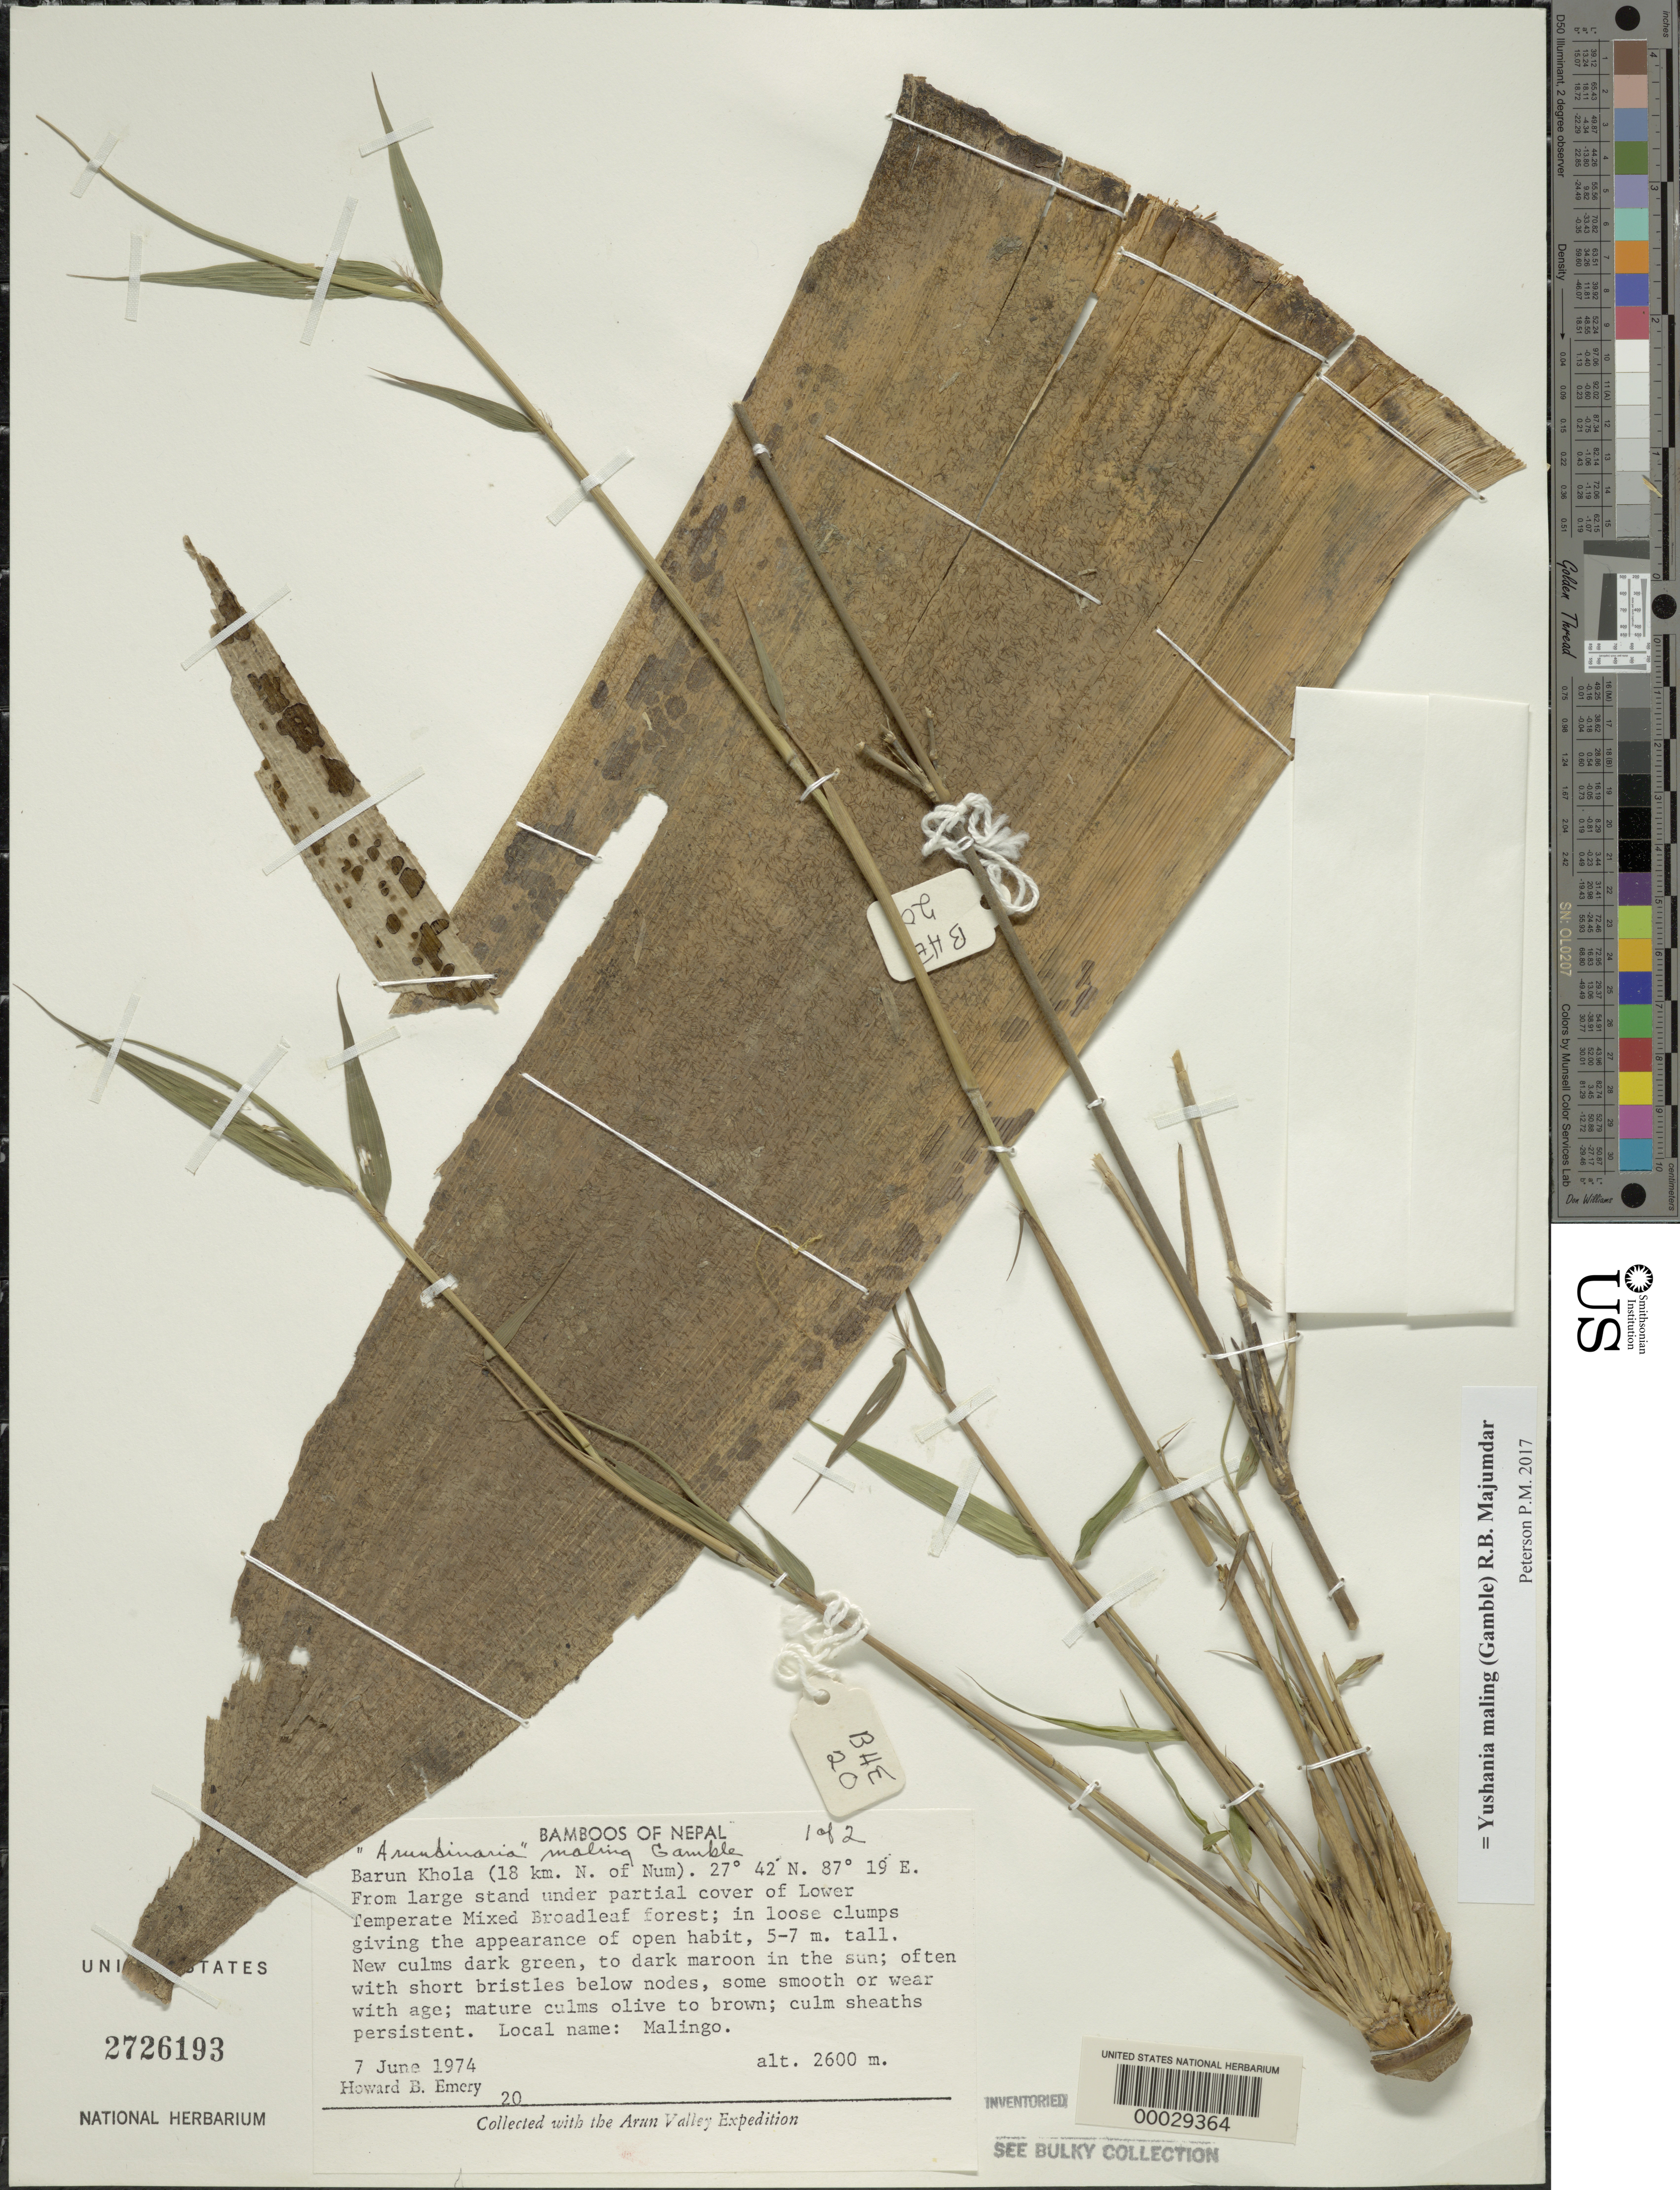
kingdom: Plantae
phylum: Tracheophyta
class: Liliopsida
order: Poales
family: Poaceae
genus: Yushania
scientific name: Yushania maling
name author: (Gamble) R.B. Majumdar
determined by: Poaceae Reorganization Project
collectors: H. B. Emery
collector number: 20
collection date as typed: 07 Jun 1974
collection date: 1974-06-07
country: Nepal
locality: Barun khola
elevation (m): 2600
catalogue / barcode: US 2726193